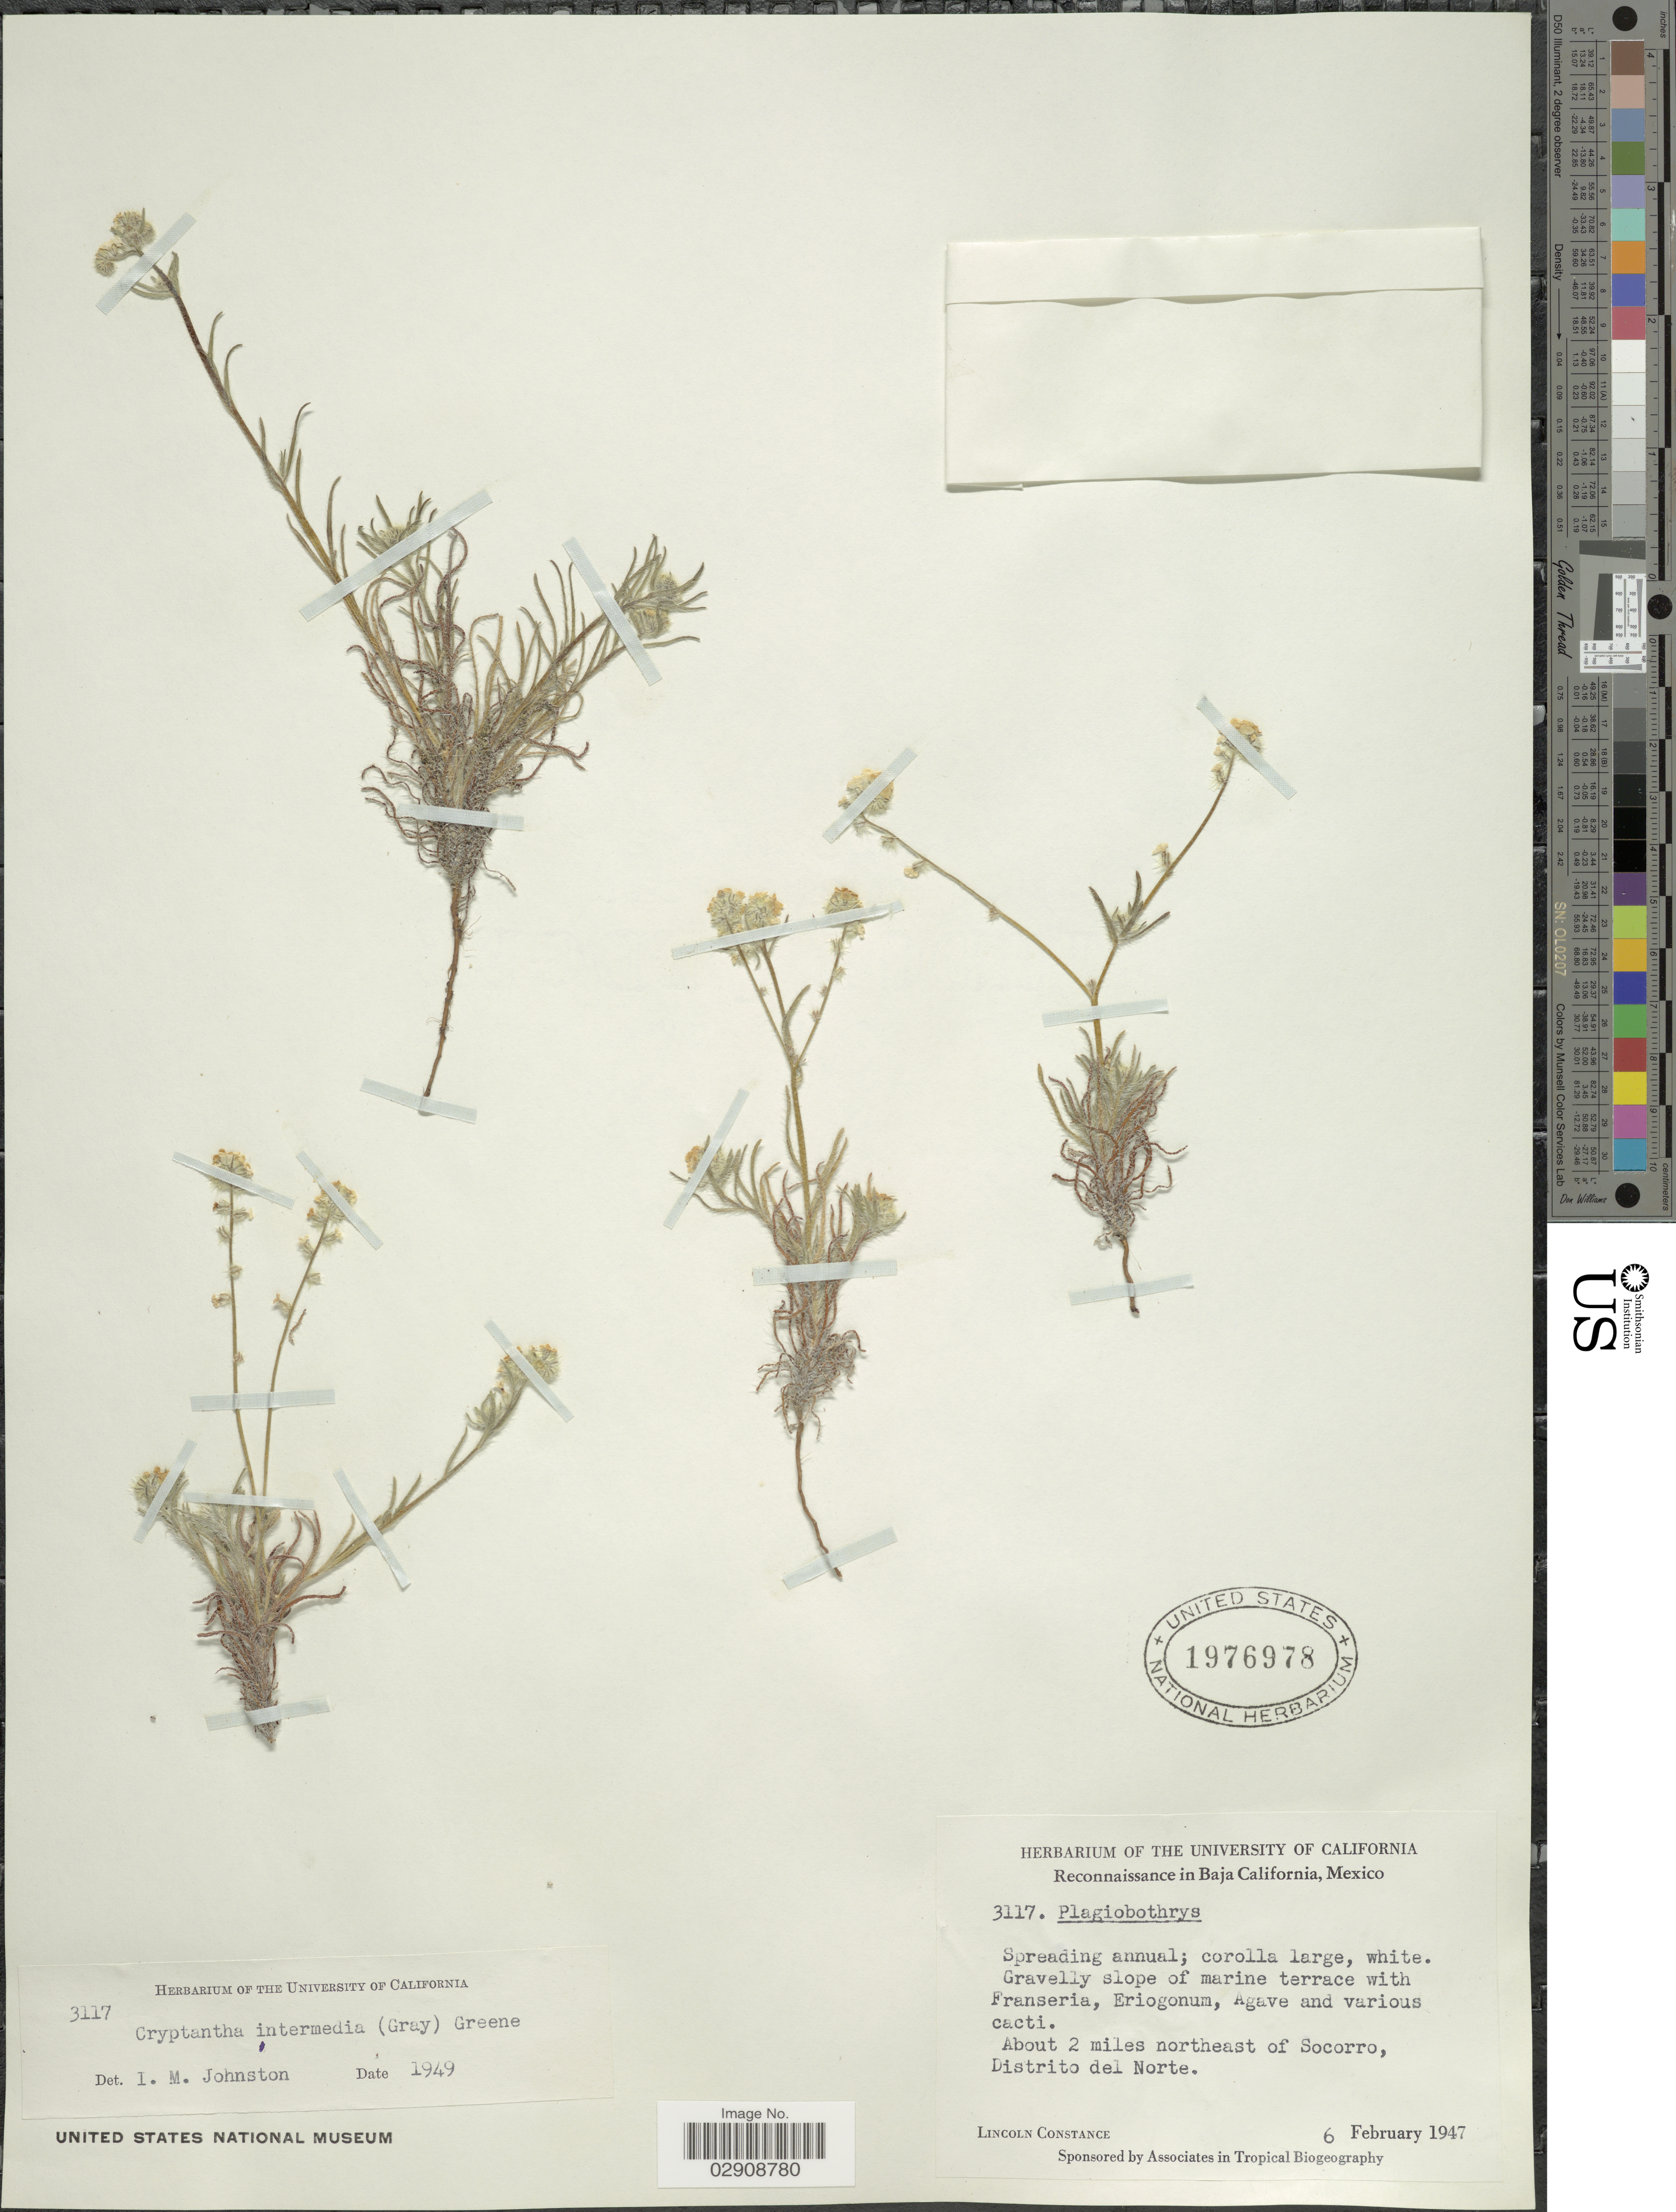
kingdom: Plantae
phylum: Tracheophyta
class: Magnoliopsida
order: Boraginales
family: Boraginaceae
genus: Cryptantha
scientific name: Cryptantha intermedia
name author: (A. Gray) Greene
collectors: L. Constance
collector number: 3117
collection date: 1947-02-06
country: Mexico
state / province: Baja California Norte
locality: About 2 miles northeast of Socorro, Distrito del Norte.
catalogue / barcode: US 1976978